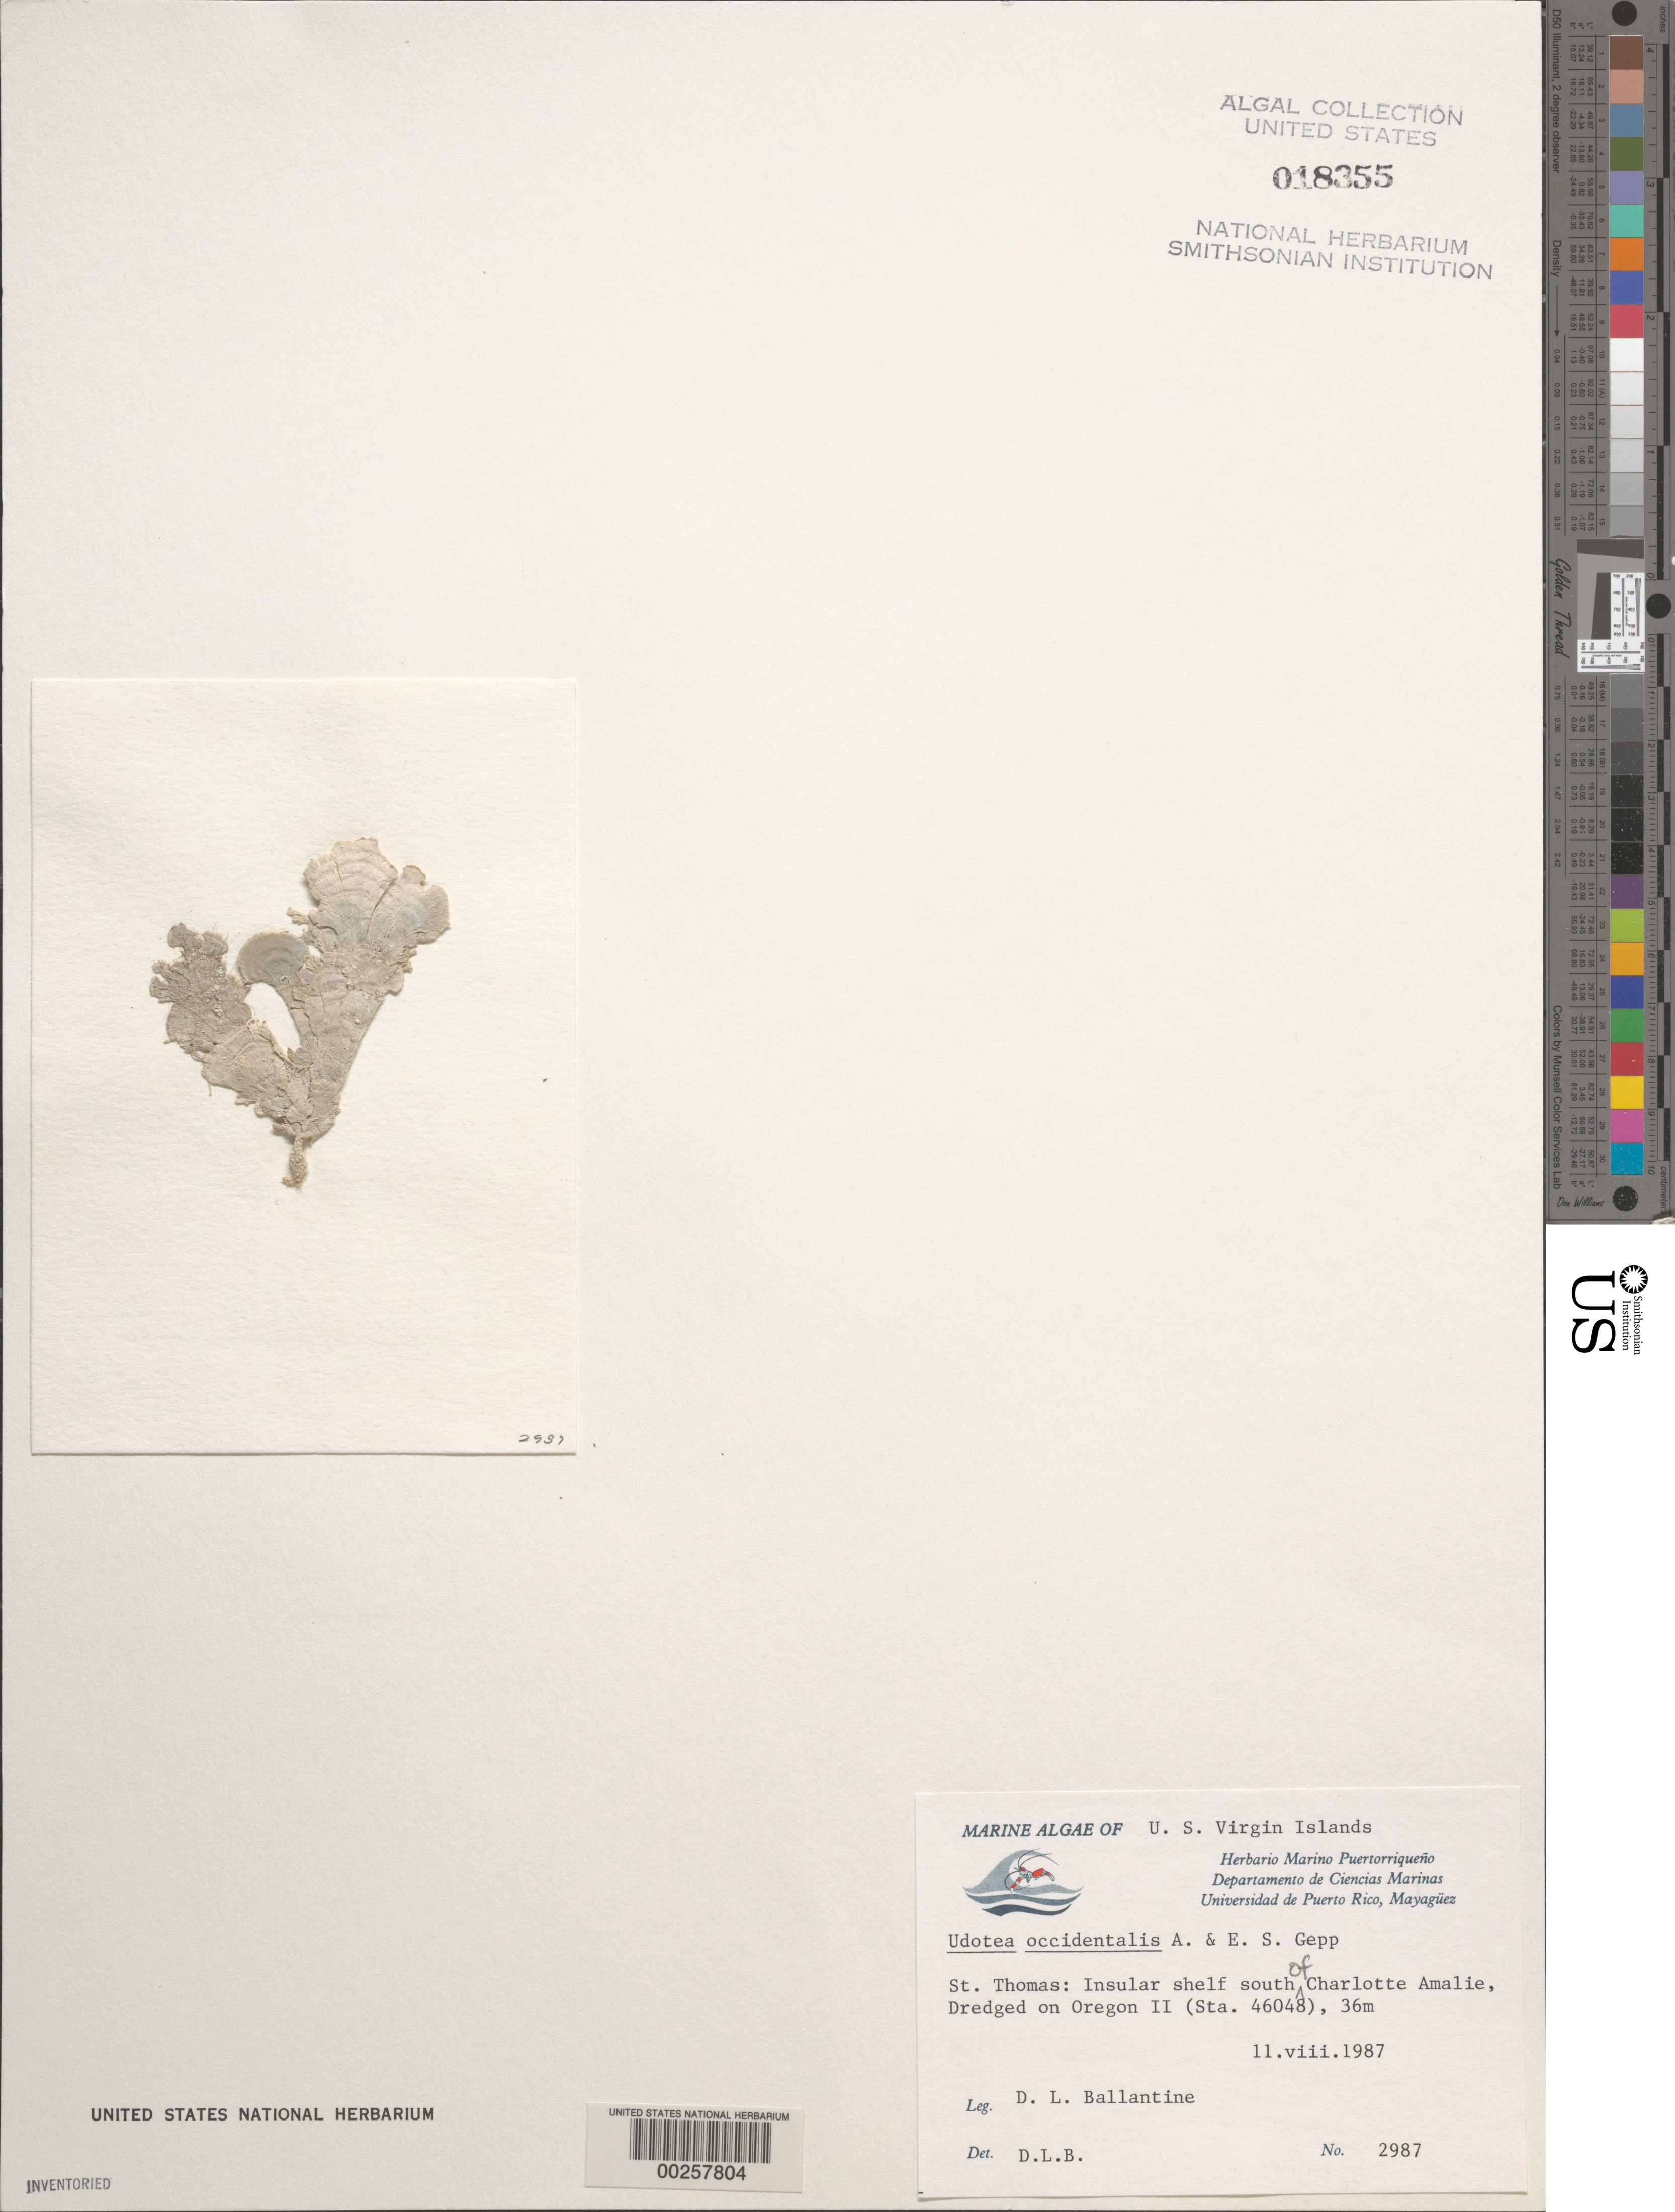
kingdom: Plantae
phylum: Chlorophyta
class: Ulvophyceae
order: Bryopsidales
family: Udoteaceae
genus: Udotea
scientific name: Udotea occidentalis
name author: A. Gepp & E. Gepp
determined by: Ballantine, D. L.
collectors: D.L. Ballantine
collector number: DLB 2987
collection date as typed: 11 Aug 1987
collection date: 1987-08-11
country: U.S. Virgin Islands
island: St. Thomas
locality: South of Charlotte Amalie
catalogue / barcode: US 18355